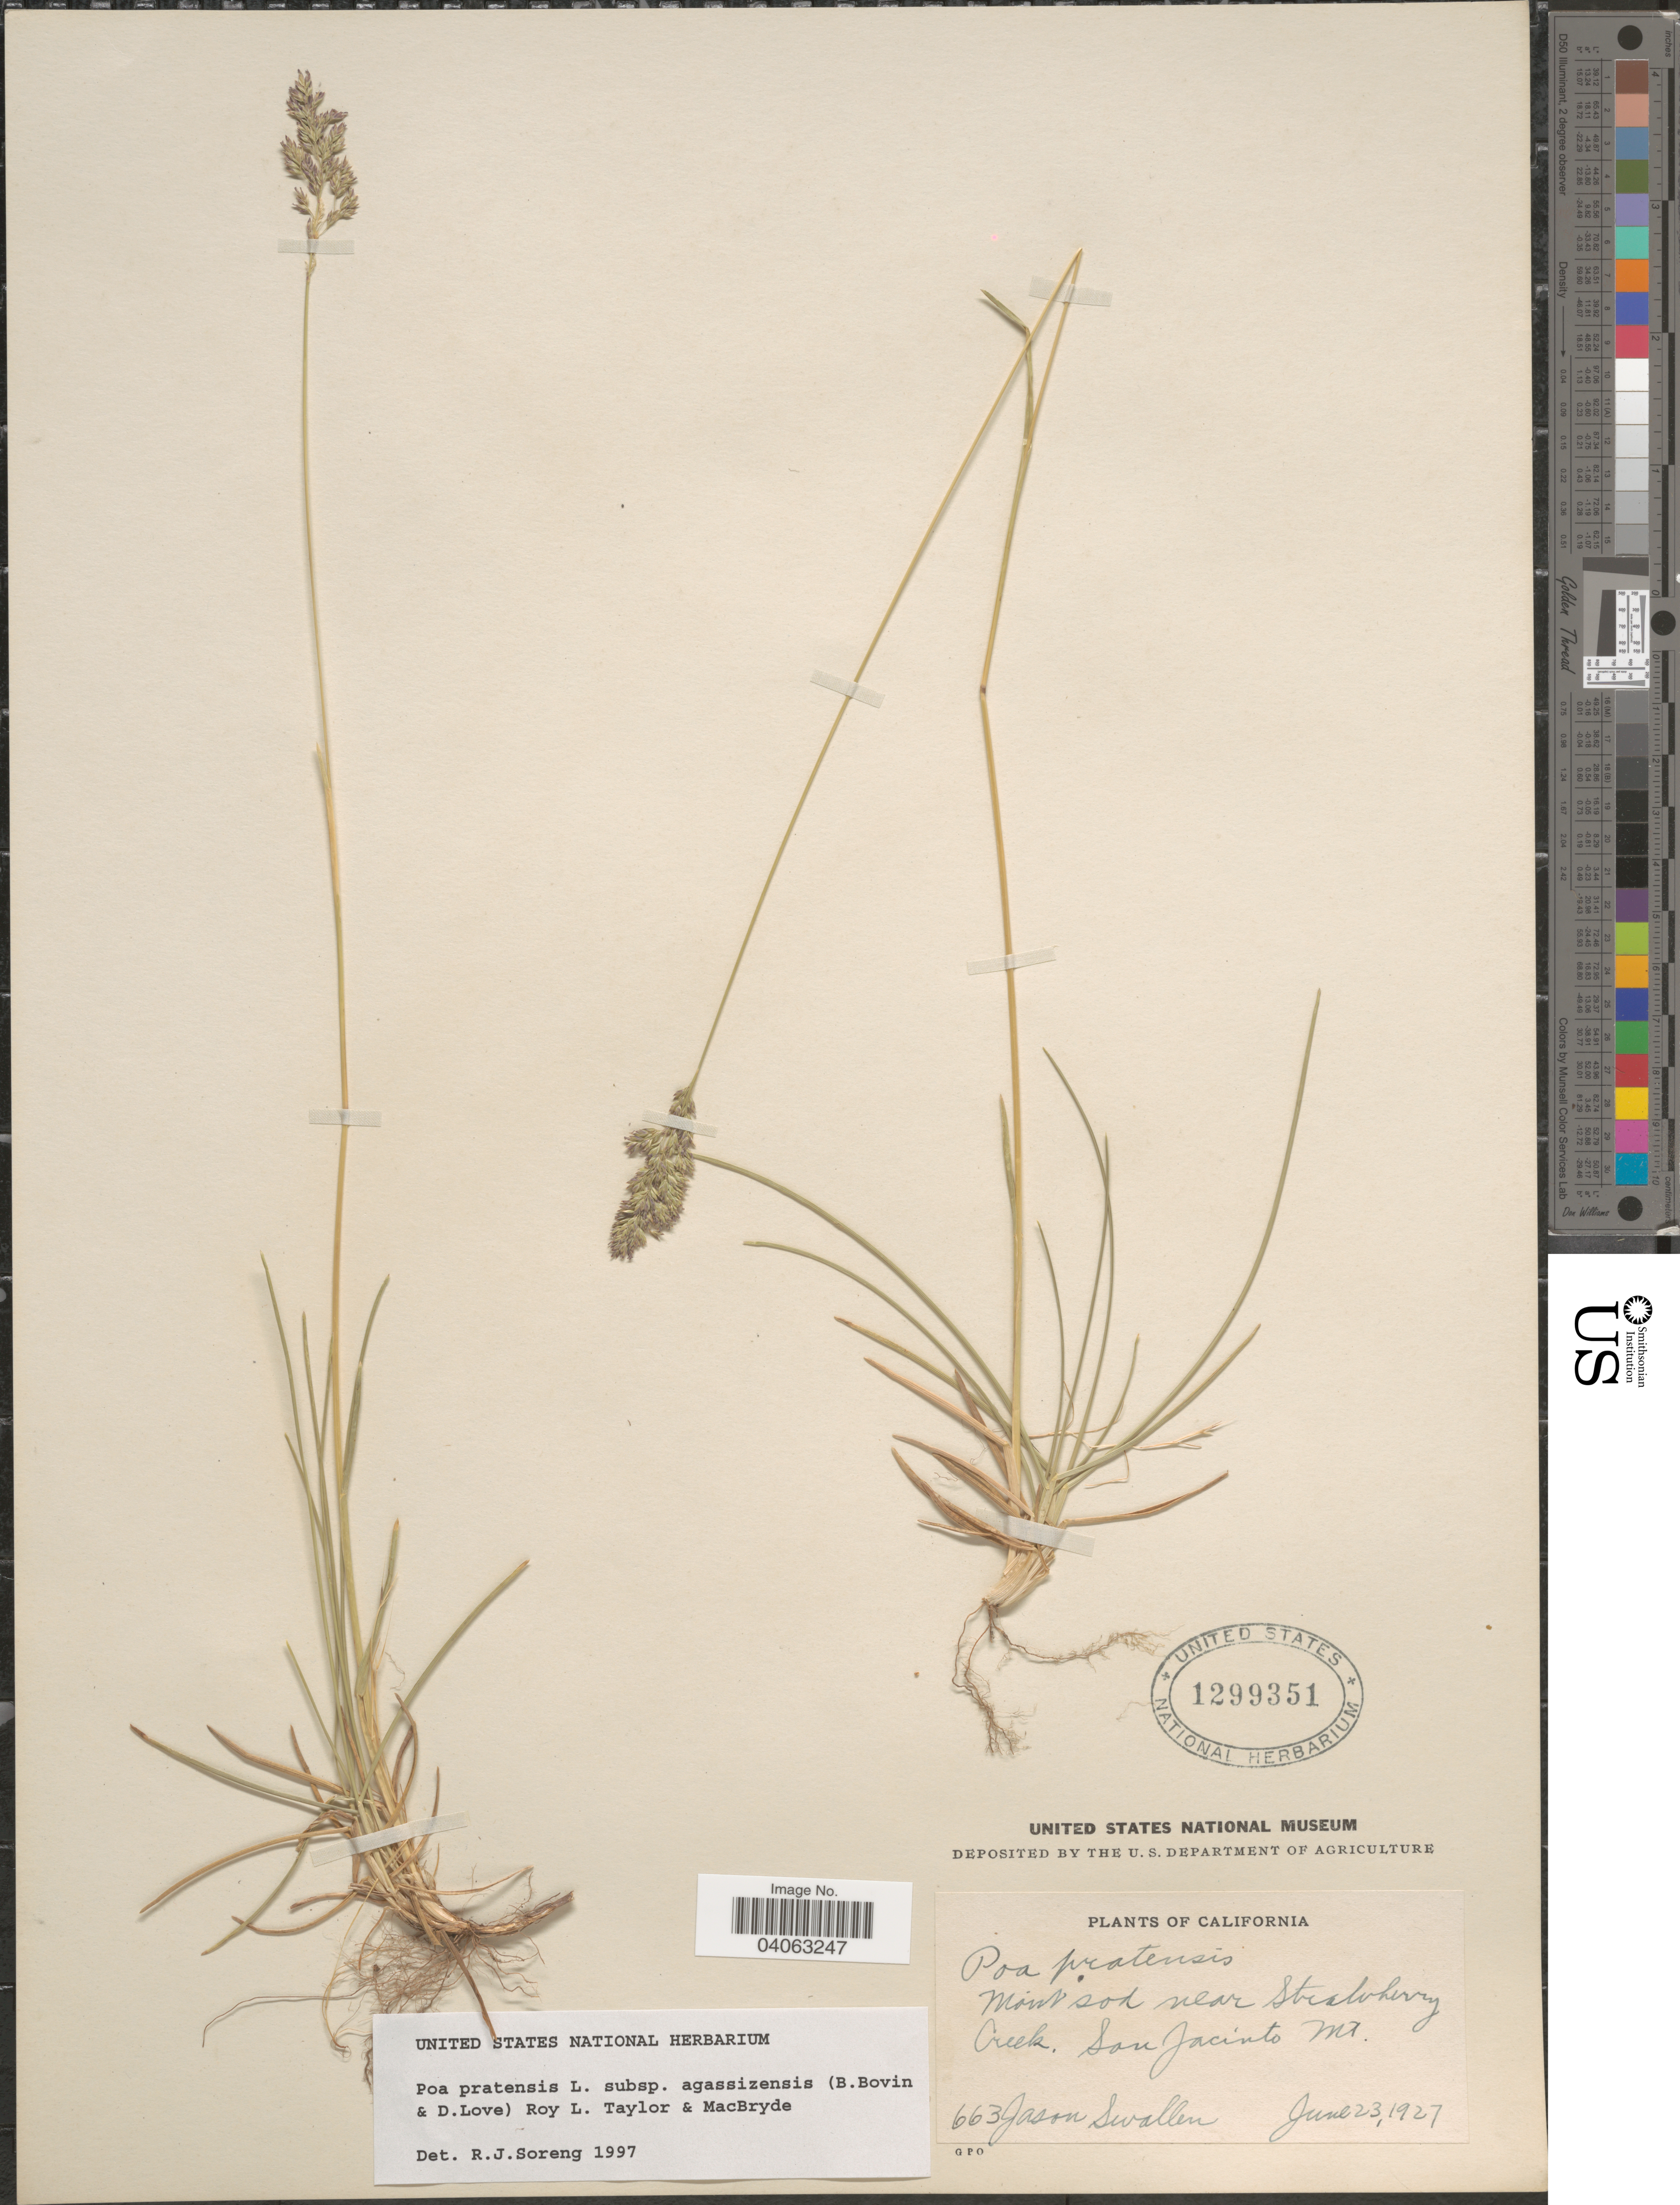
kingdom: Plantae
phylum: Tracheophyta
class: Liliopsida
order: Poales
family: Poaceae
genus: Poa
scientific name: Poa pratensis subsp. agassizensis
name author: (B. Boivin & D. Löve) Roy L. Taylor & MacBryde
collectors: J. R. Swallen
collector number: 663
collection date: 1927-07-23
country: United States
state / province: California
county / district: Riverside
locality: Near Strawberry Creek. San Jacinto Mt.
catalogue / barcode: US 1299351